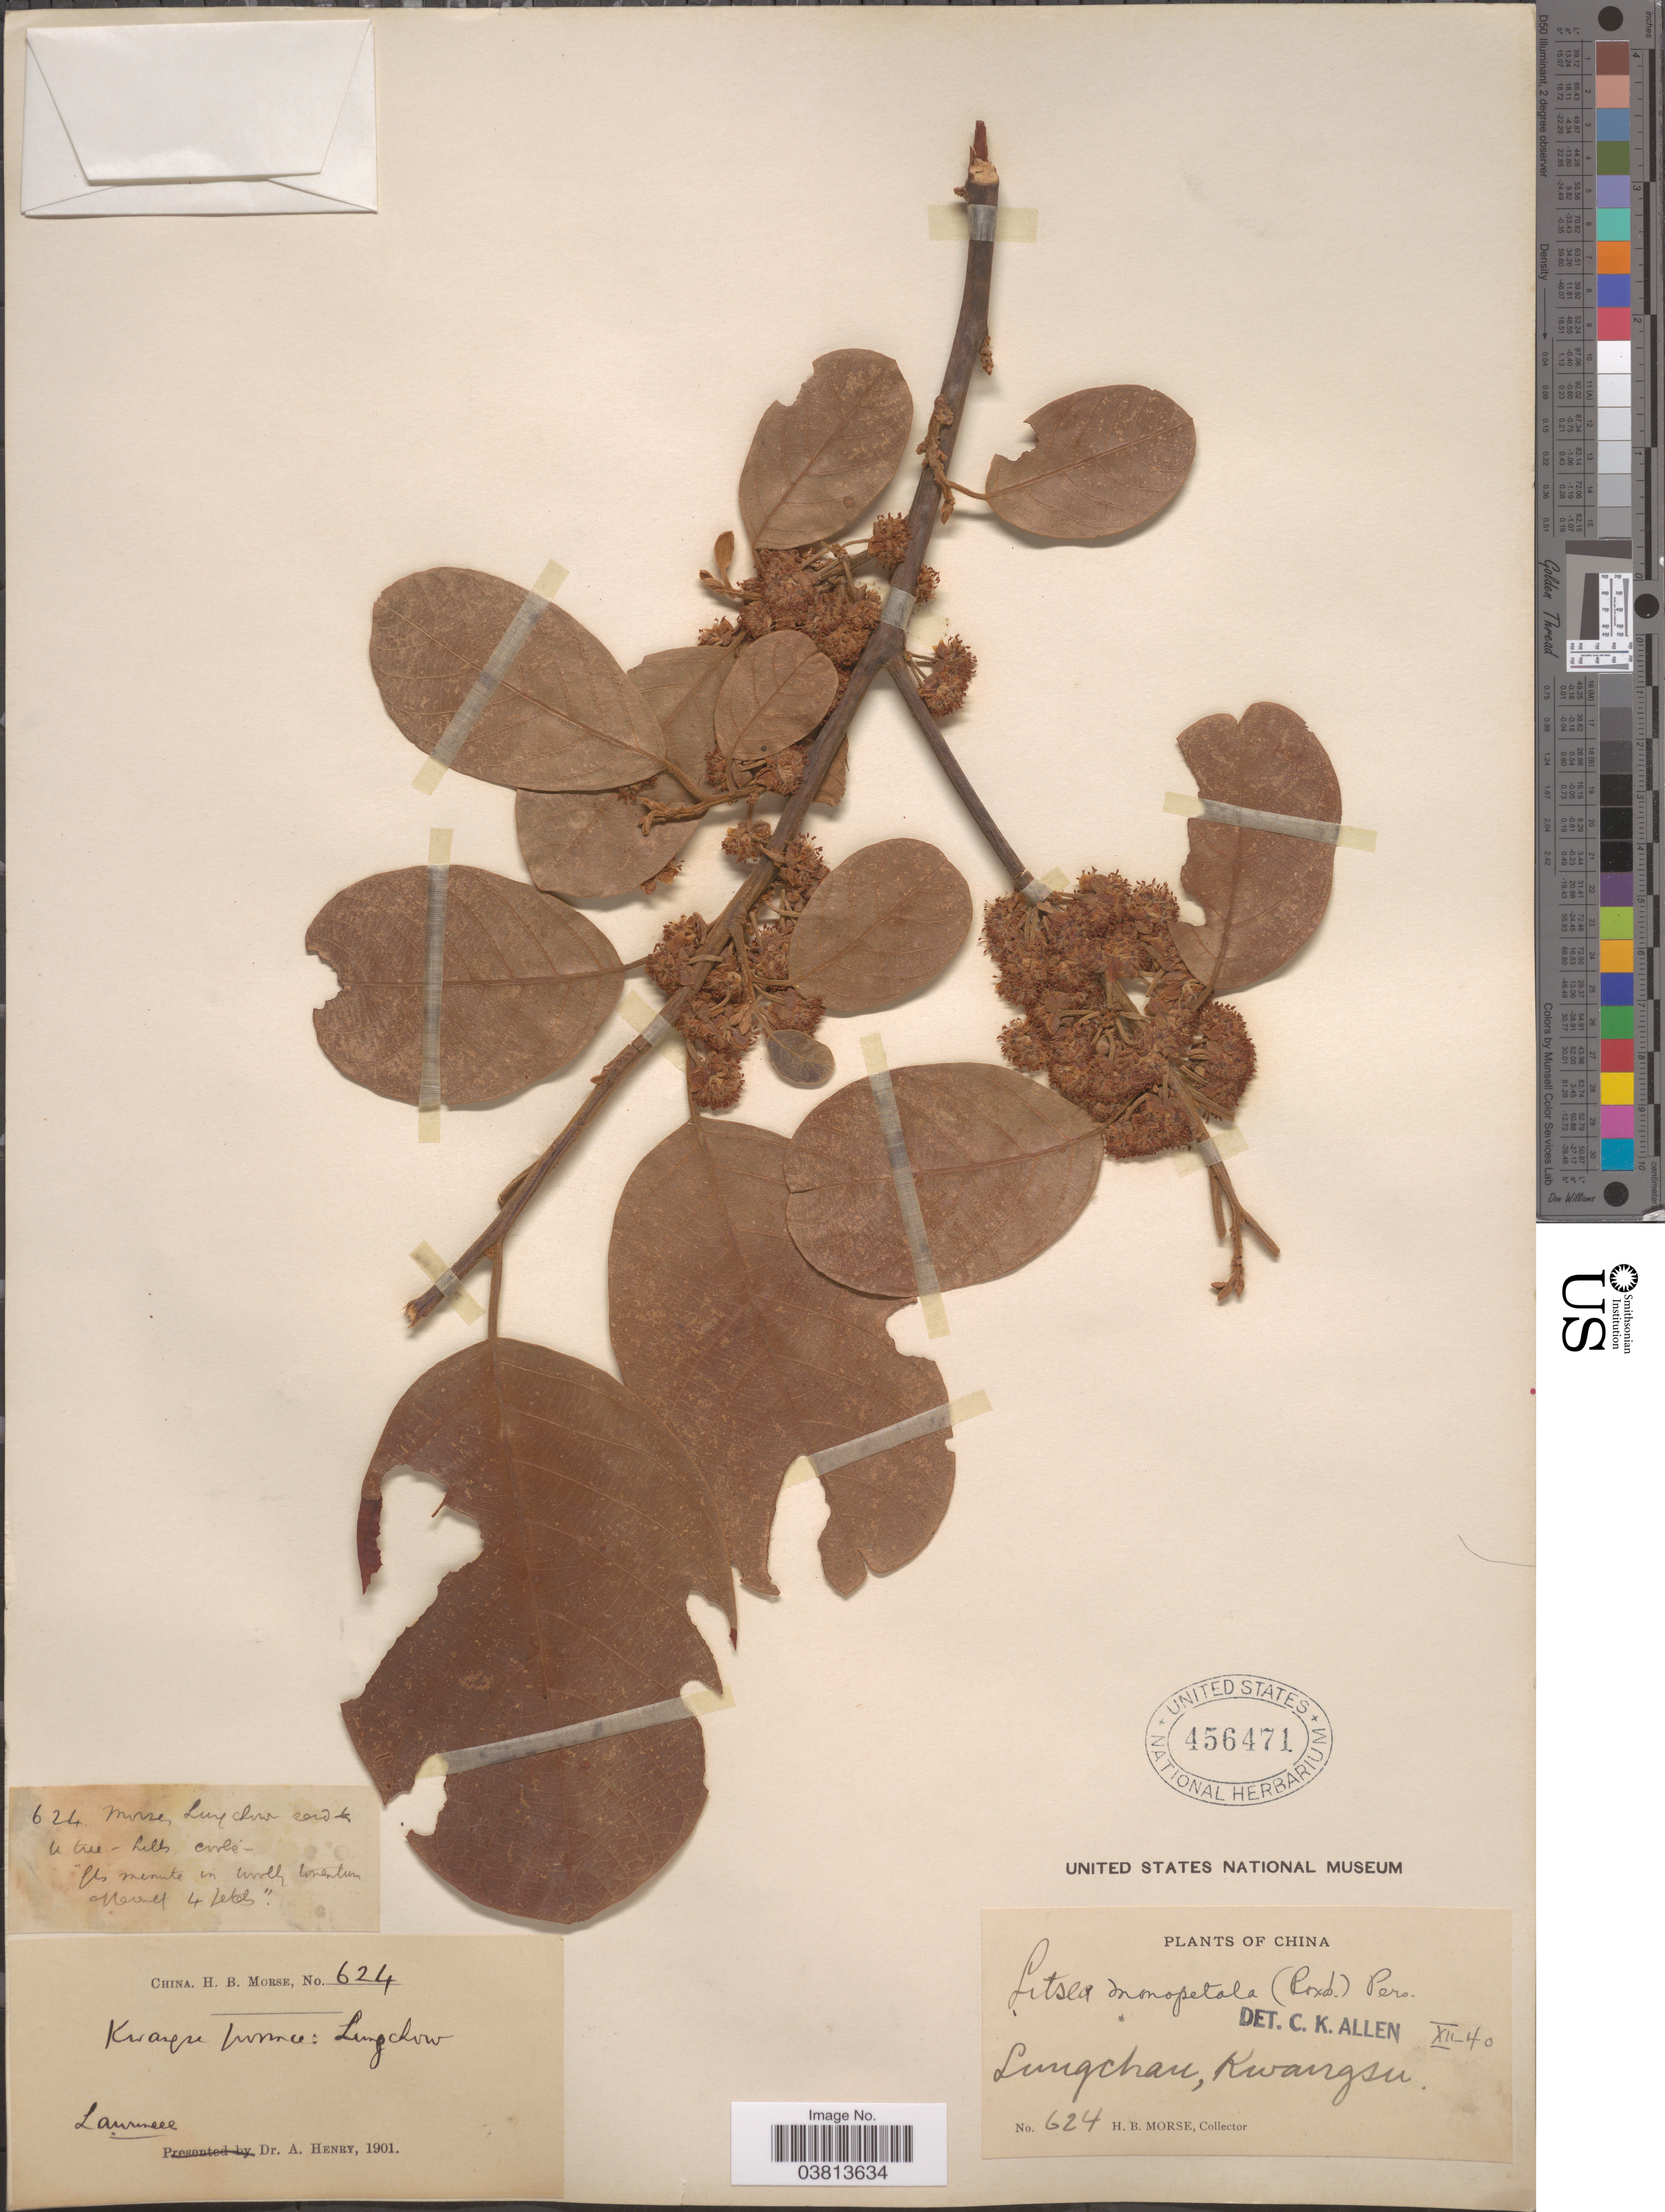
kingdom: Plantae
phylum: Tracheophyta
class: Magnoliopsida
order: Laurales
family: Lauraceae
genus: Litsea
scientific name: Litsea monopetala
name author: (Roxb.) Pers.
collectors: H. Morse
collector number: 624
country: China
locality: Kwangsu province: Lungchan.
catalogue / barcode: US 456471